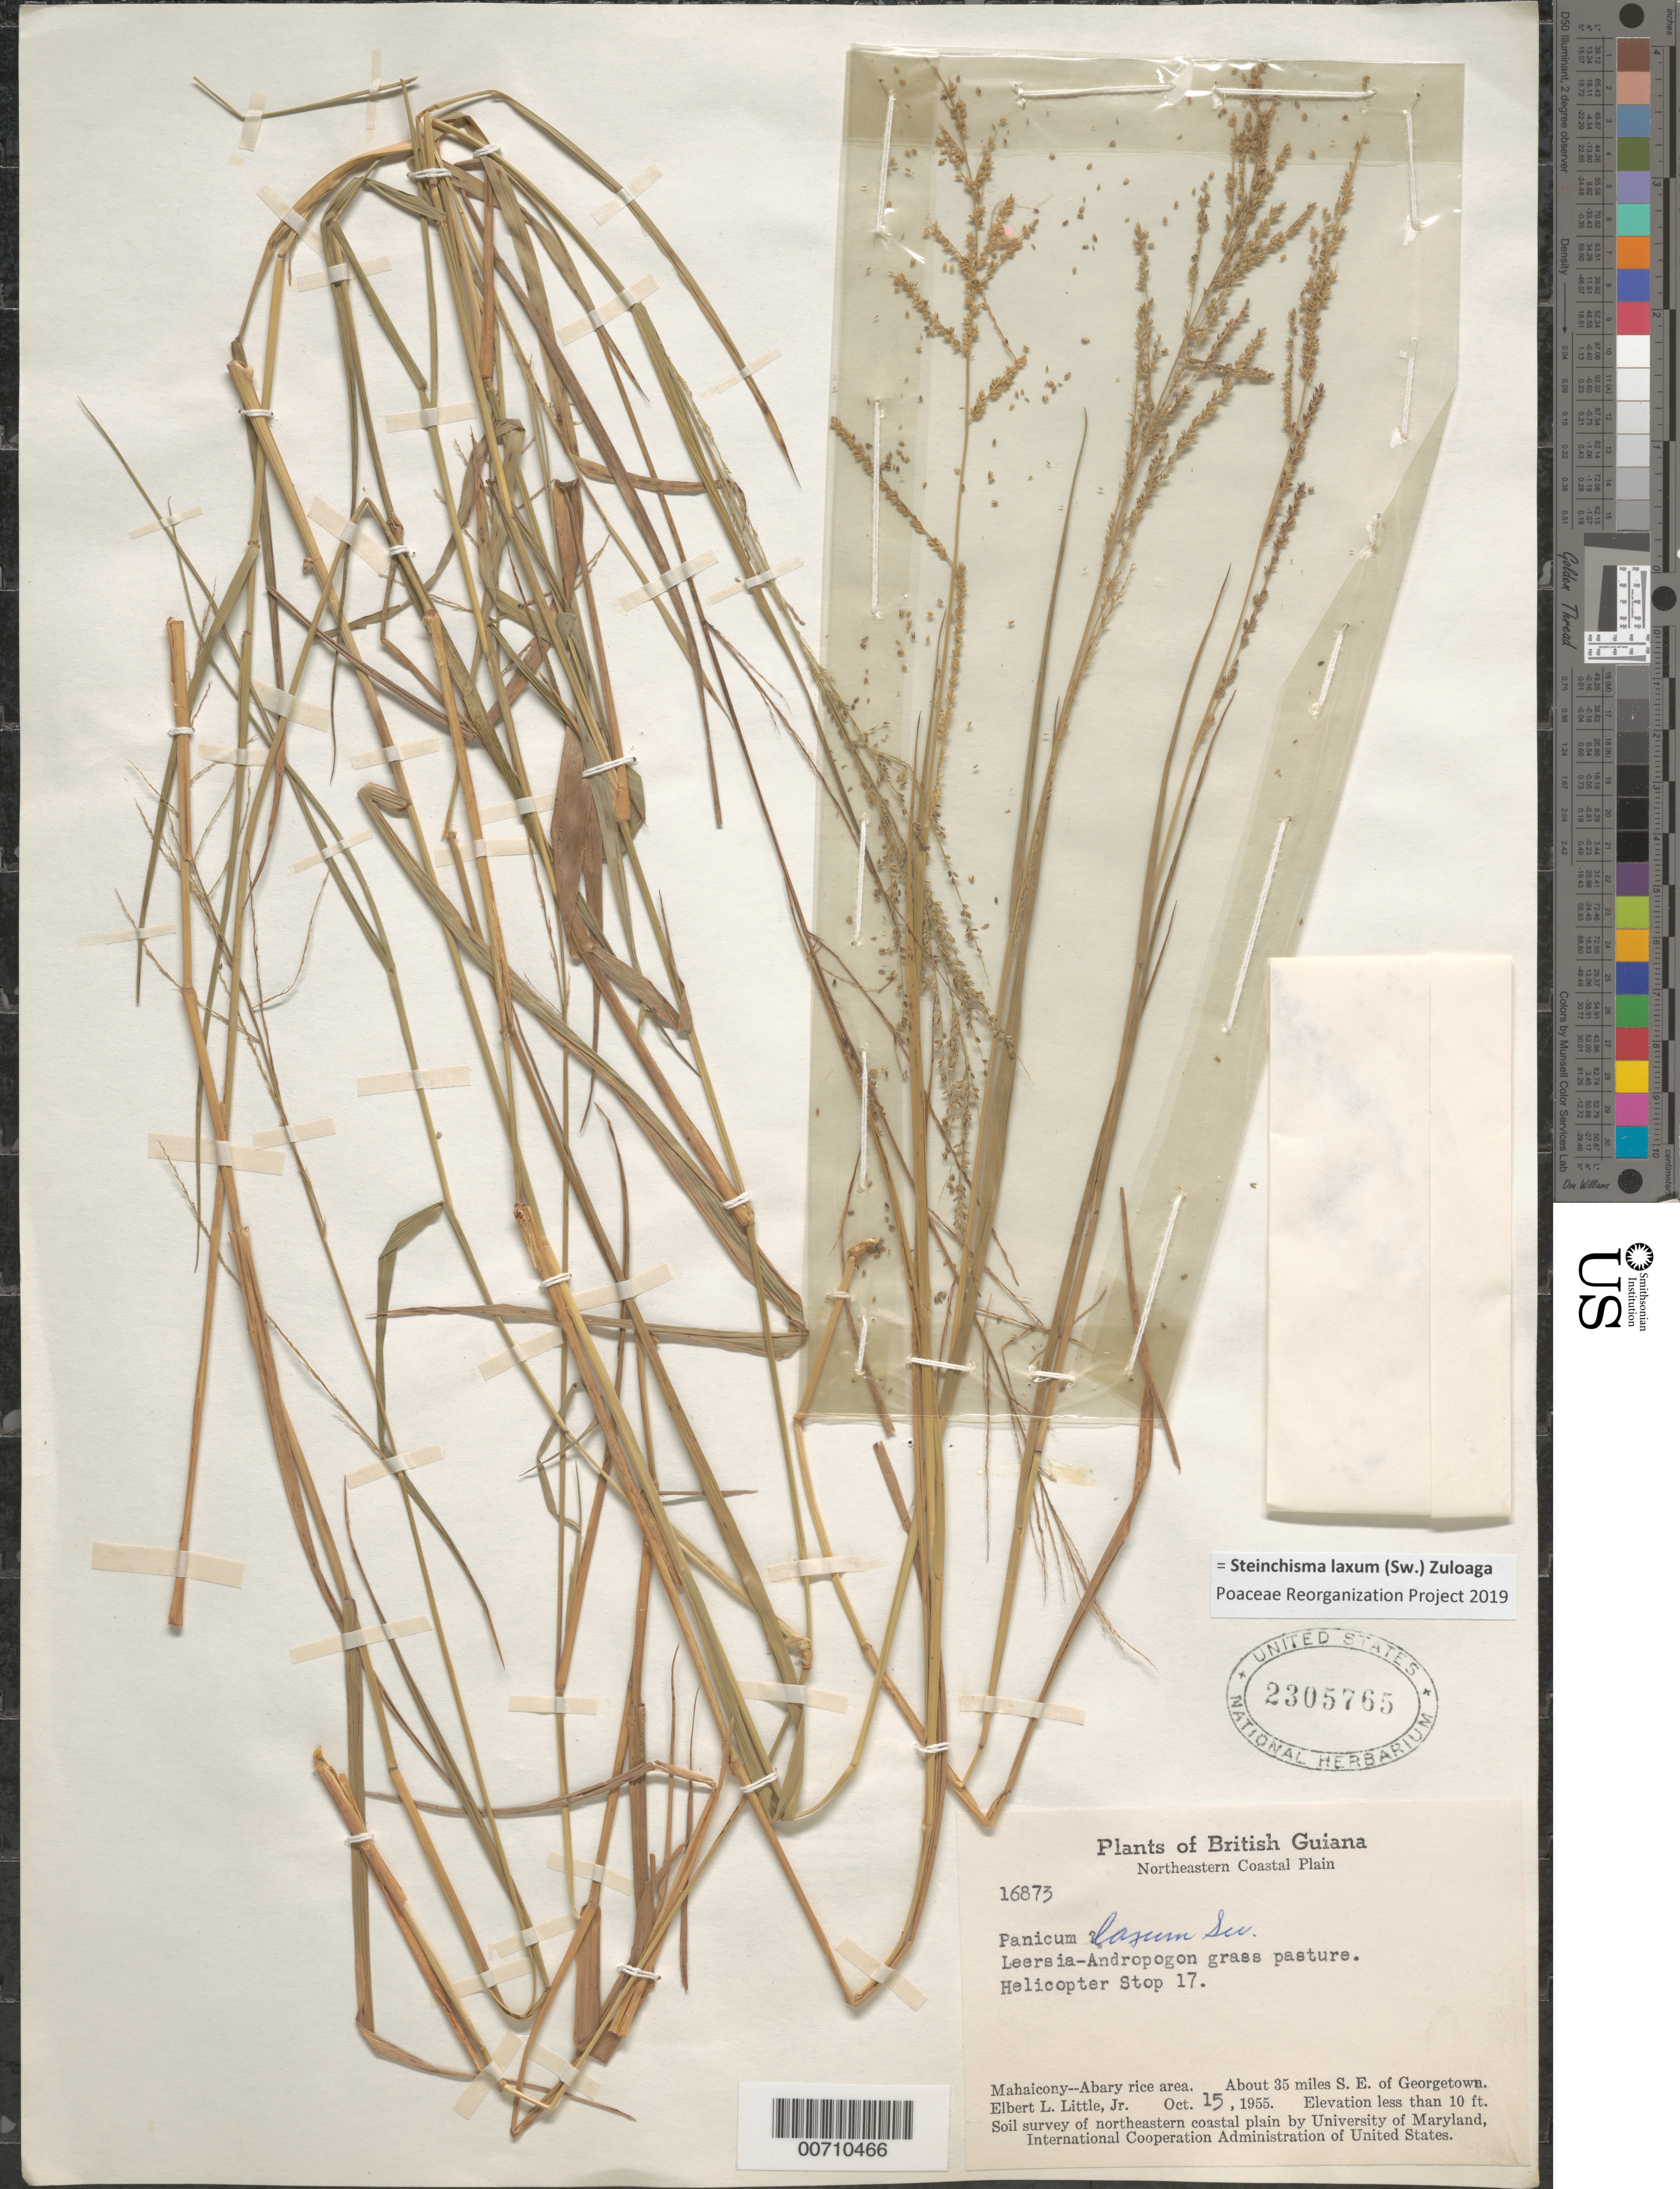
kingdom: Plantae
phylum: Tracheophyta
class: Liliopsida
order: Poales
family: Poaceae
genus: Steinchisma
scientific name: Steinchisma laxum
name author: (Sw.) Zuloaga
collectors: E. L. Little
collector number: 16873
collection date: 1955-10-15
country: Guyana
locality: British Guiana. Northeastern Coastal Plain. Helicopter Stop 17. Mahaicony--Abary rice area. About 35 miles S.E. of Georgetown. Soil survey of northeastern coastal plain by University of Maryland, International Cooperation Administration of United States.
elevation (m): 3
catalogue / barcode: US 2305765